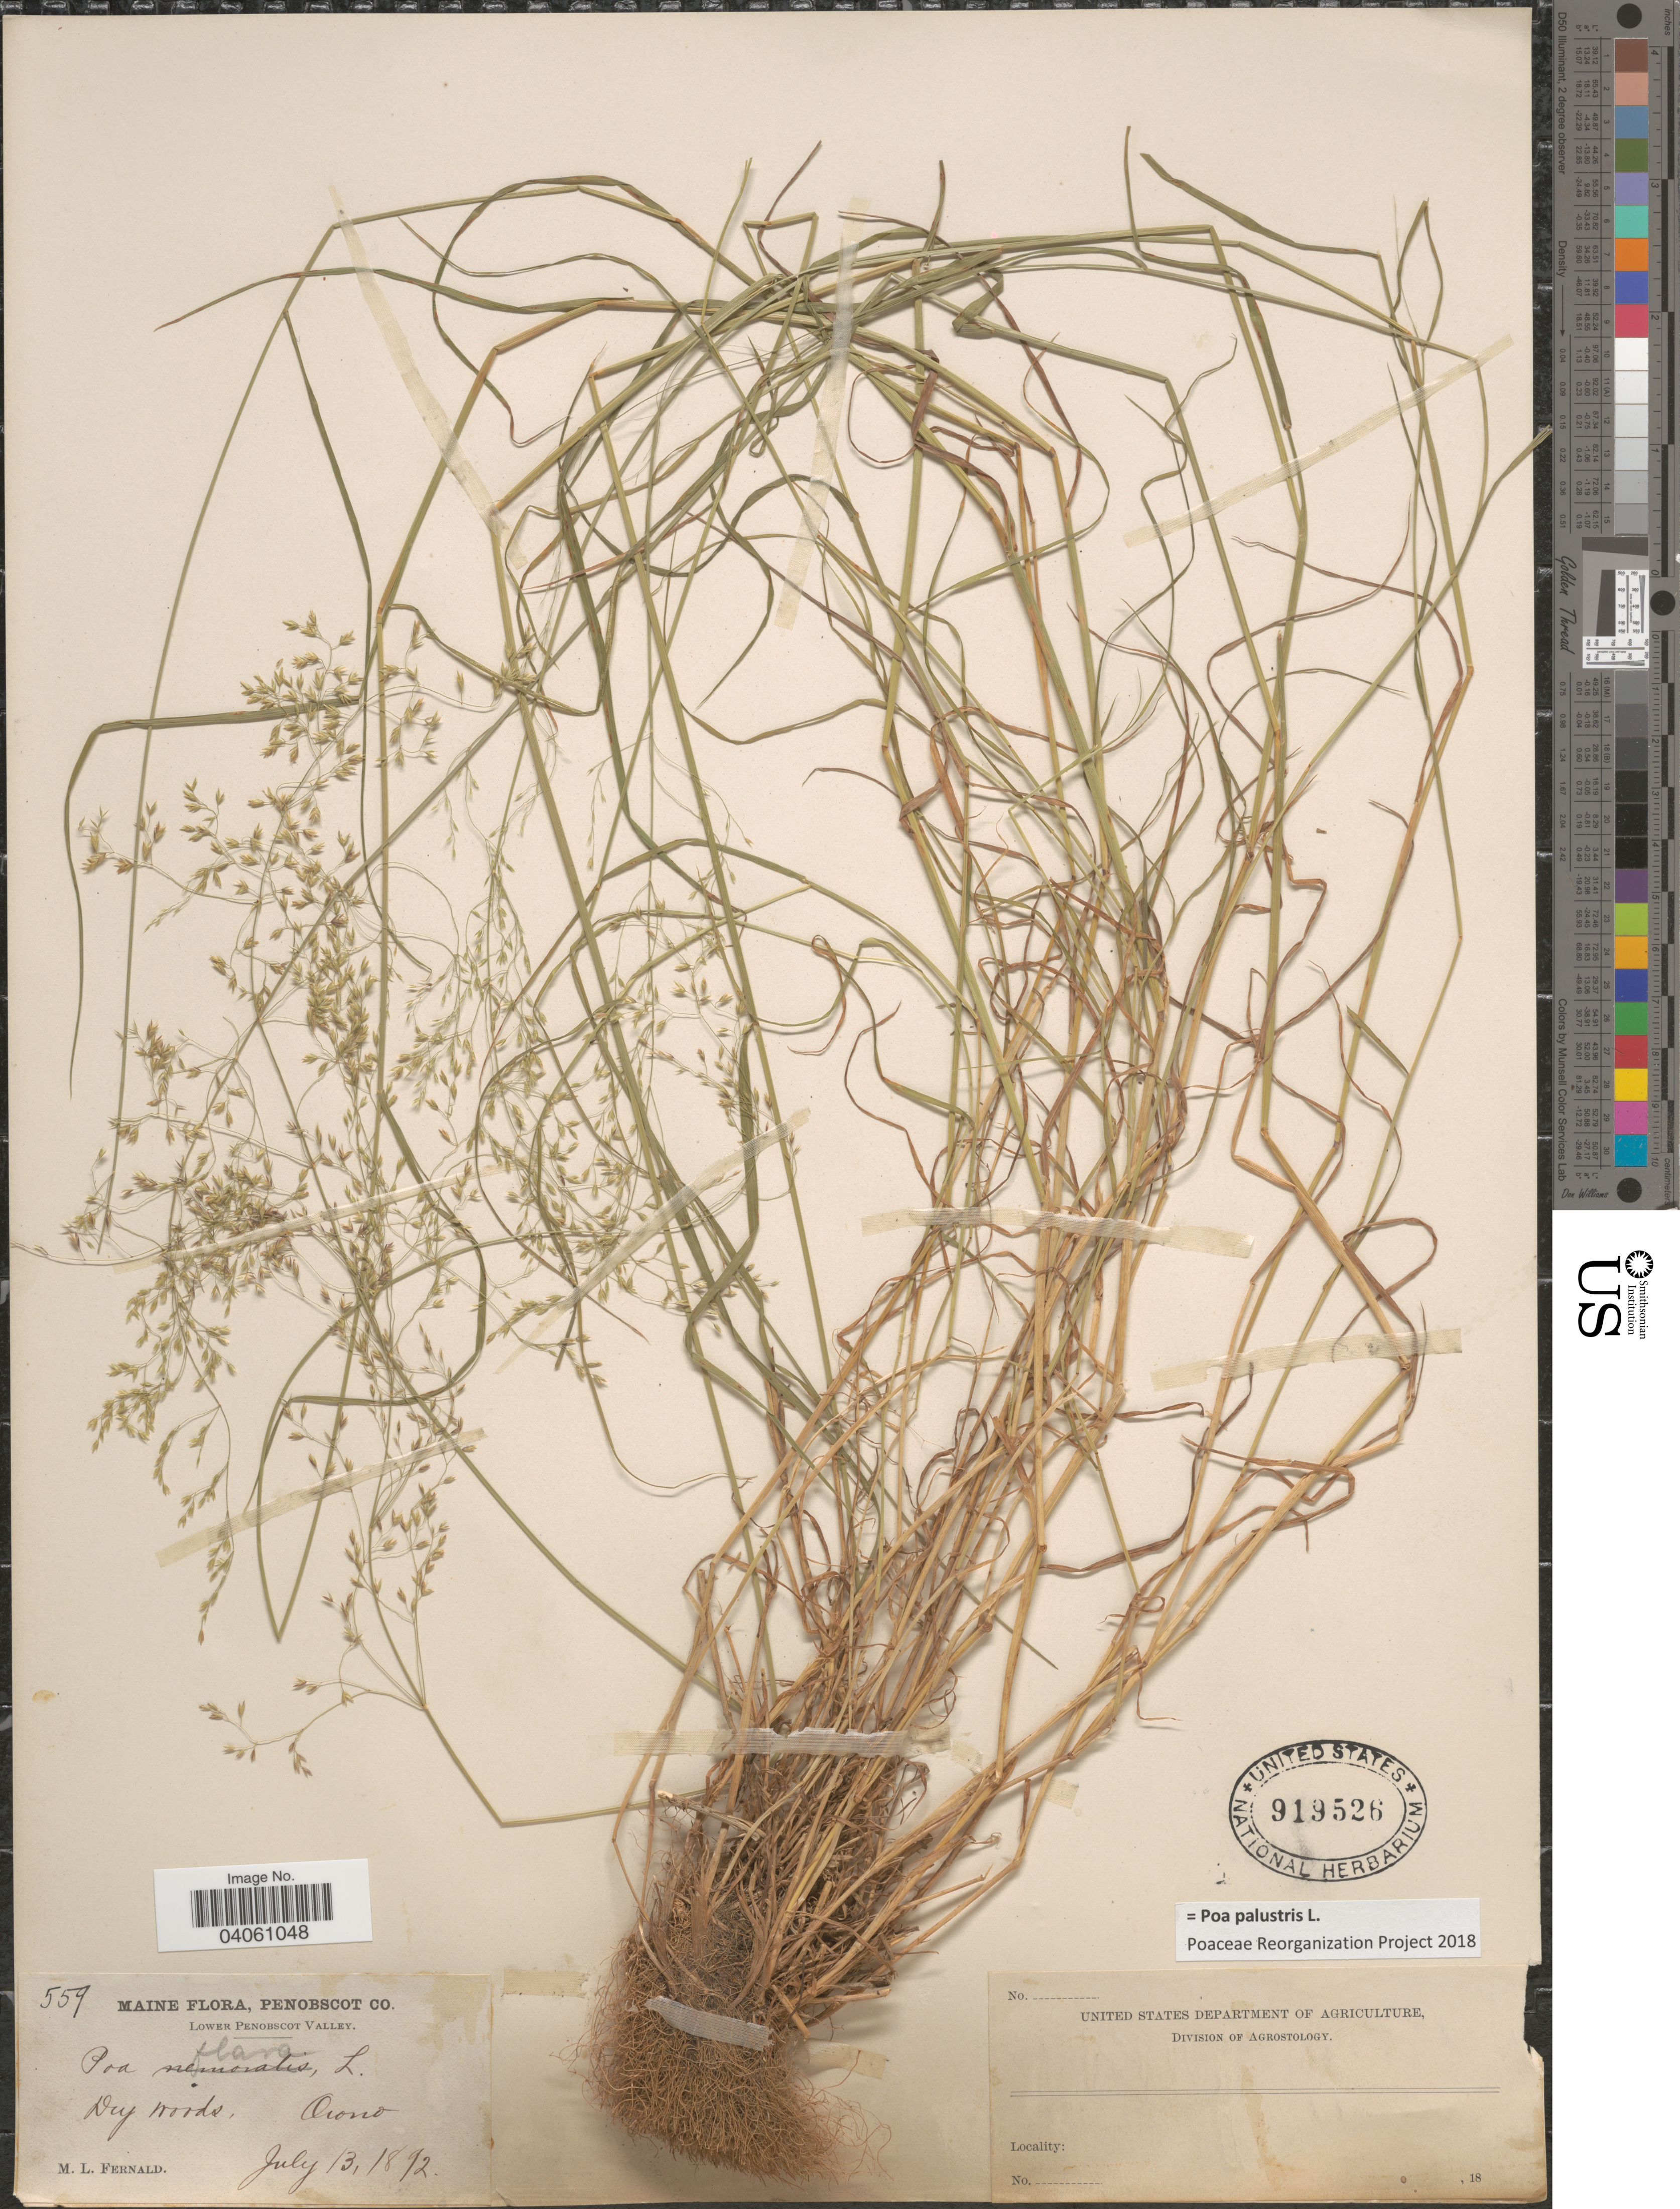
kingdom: Plantae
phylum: Tracheophyta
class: Liliopsida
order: Poales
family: Poaceae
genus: Poa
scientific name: Poa palustris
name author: L.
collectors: M. L. Fernald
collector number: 559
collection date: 1892-07-13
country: United States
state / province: Maine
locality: Penobscot Co. Lower Penobscot Valley. Orono.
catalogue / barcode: US 919526